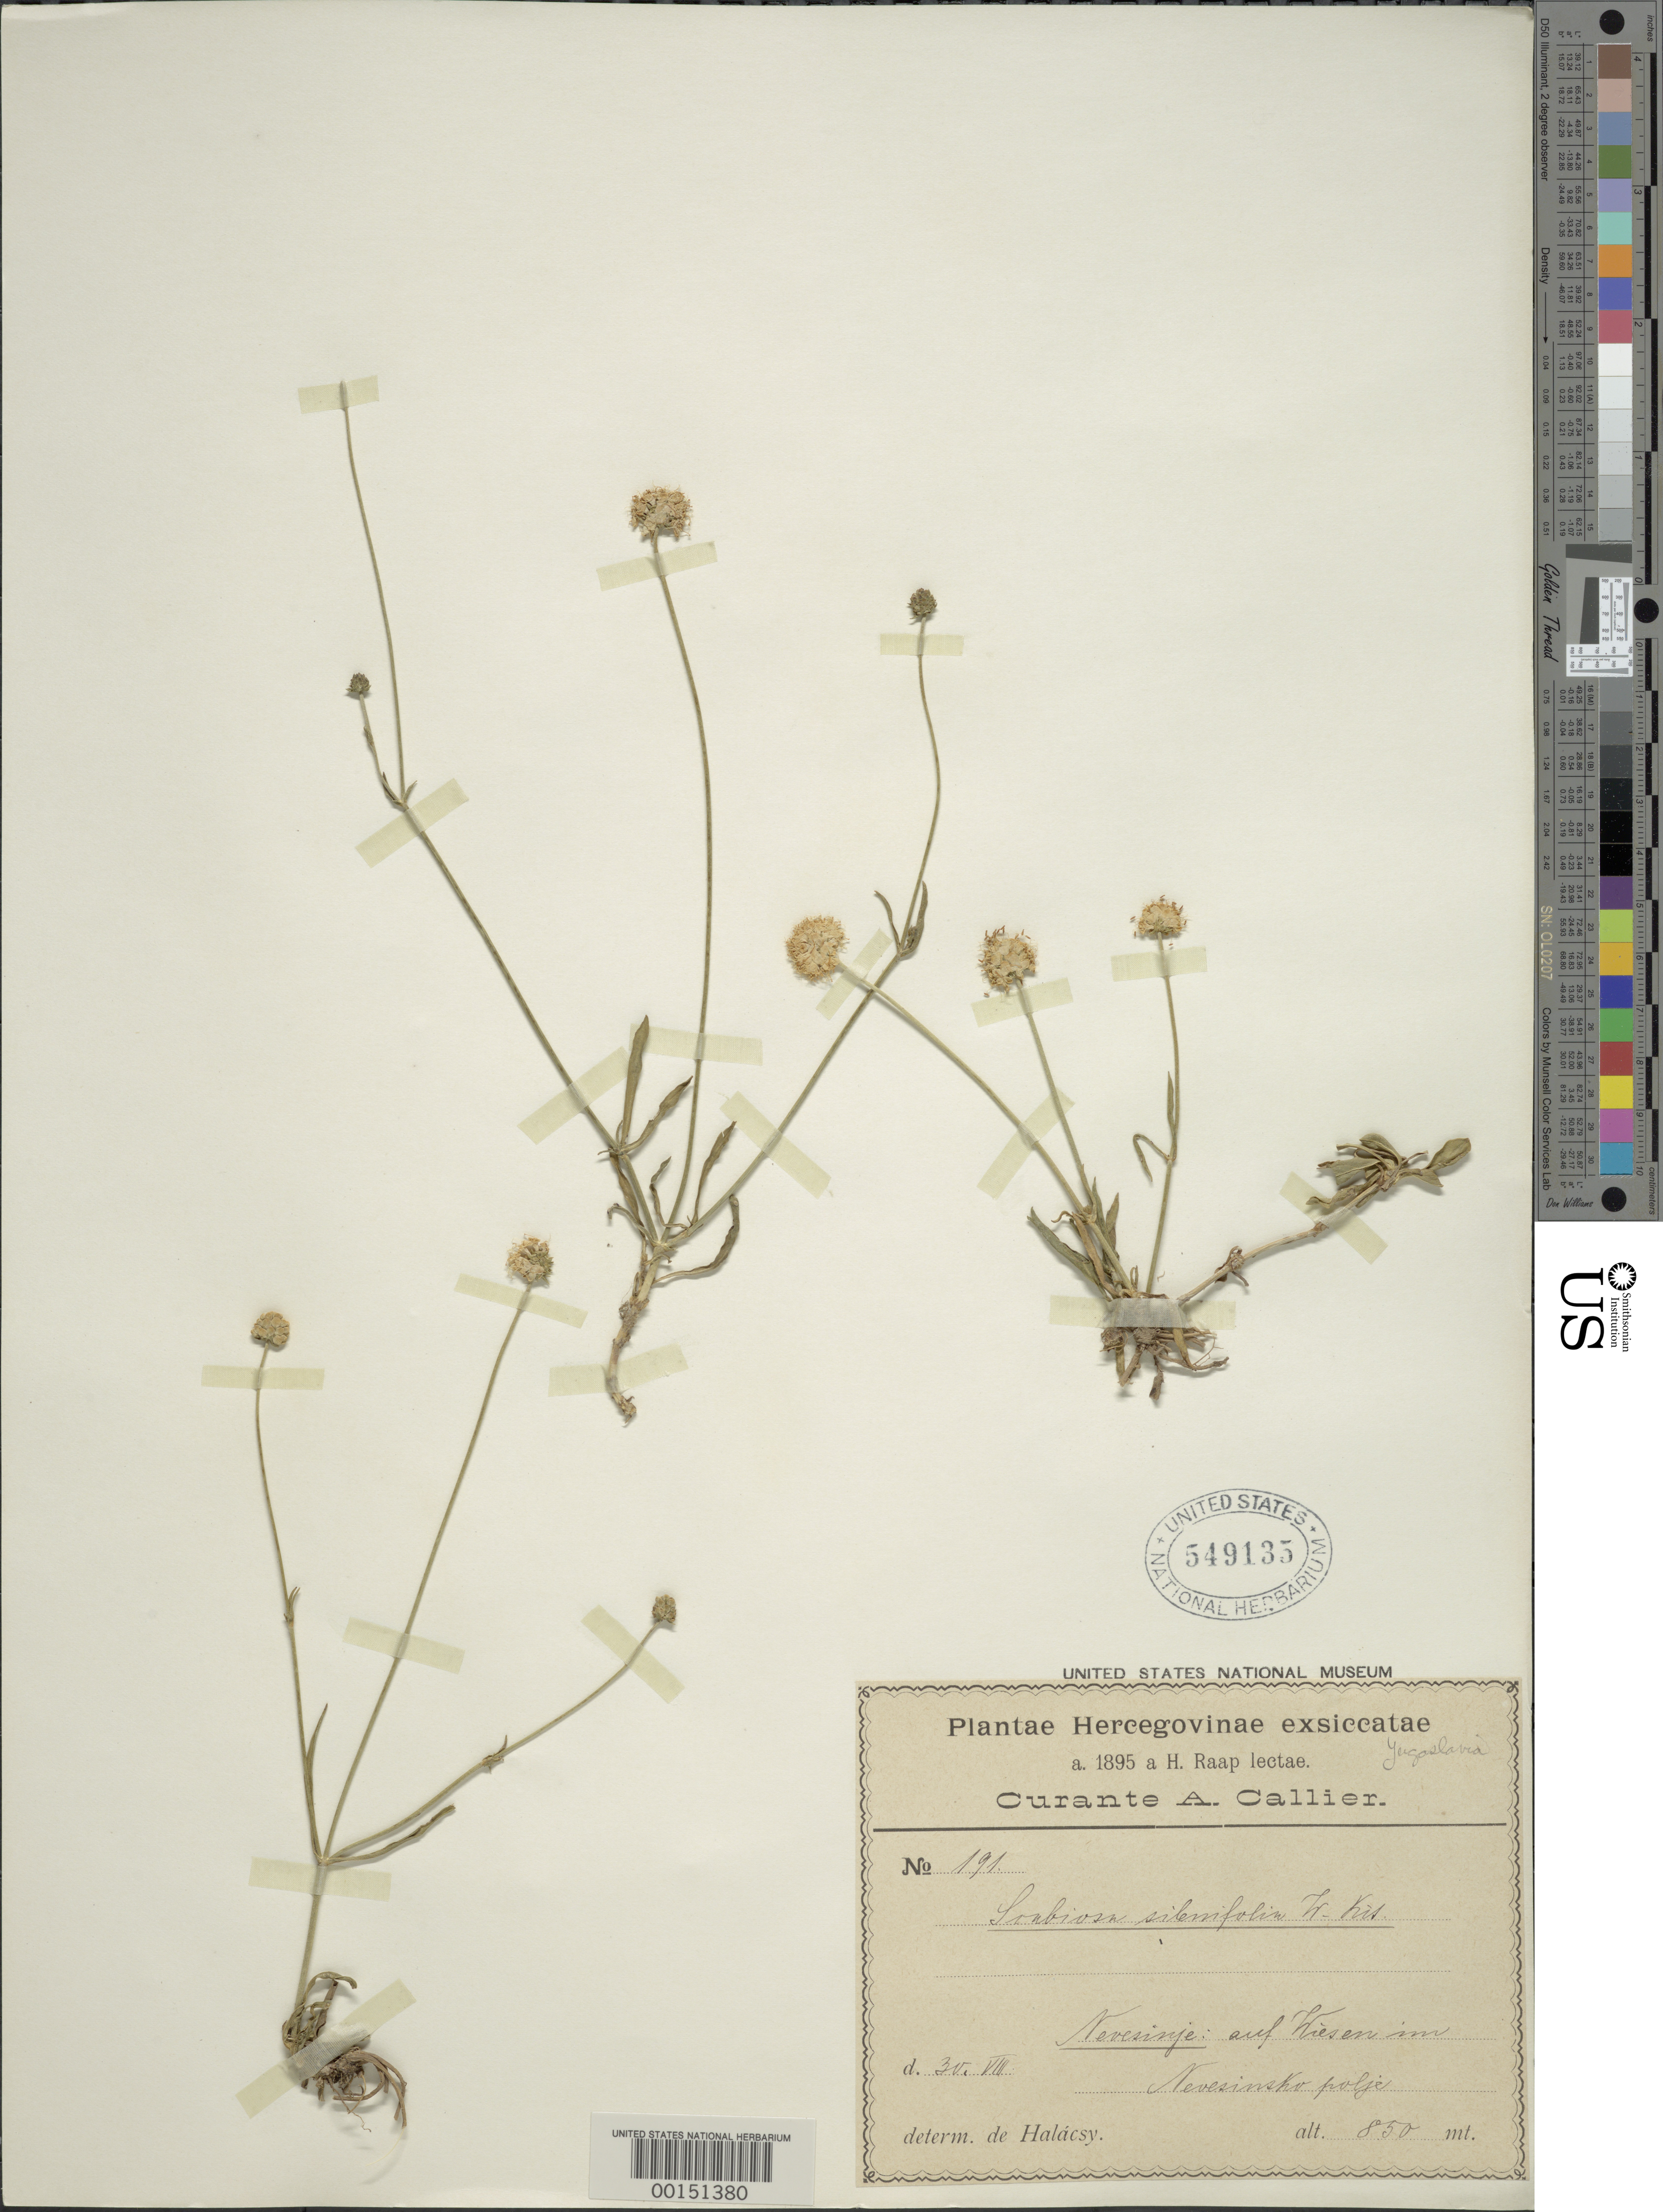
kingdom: Plantae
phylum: Tracheophyta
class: Magnoliopsida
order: Dipsacales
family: Caprifoliaceae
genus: Scabiosa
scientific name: Scabiosa silenifolia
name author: Waldst. & Kit.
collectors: H. Raap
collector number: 191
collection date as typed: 30 Aug 1895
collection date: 1895-08-30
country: Bosnia and Herzegovina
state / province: Srpska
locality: Nevesinje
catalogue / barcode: US 549135